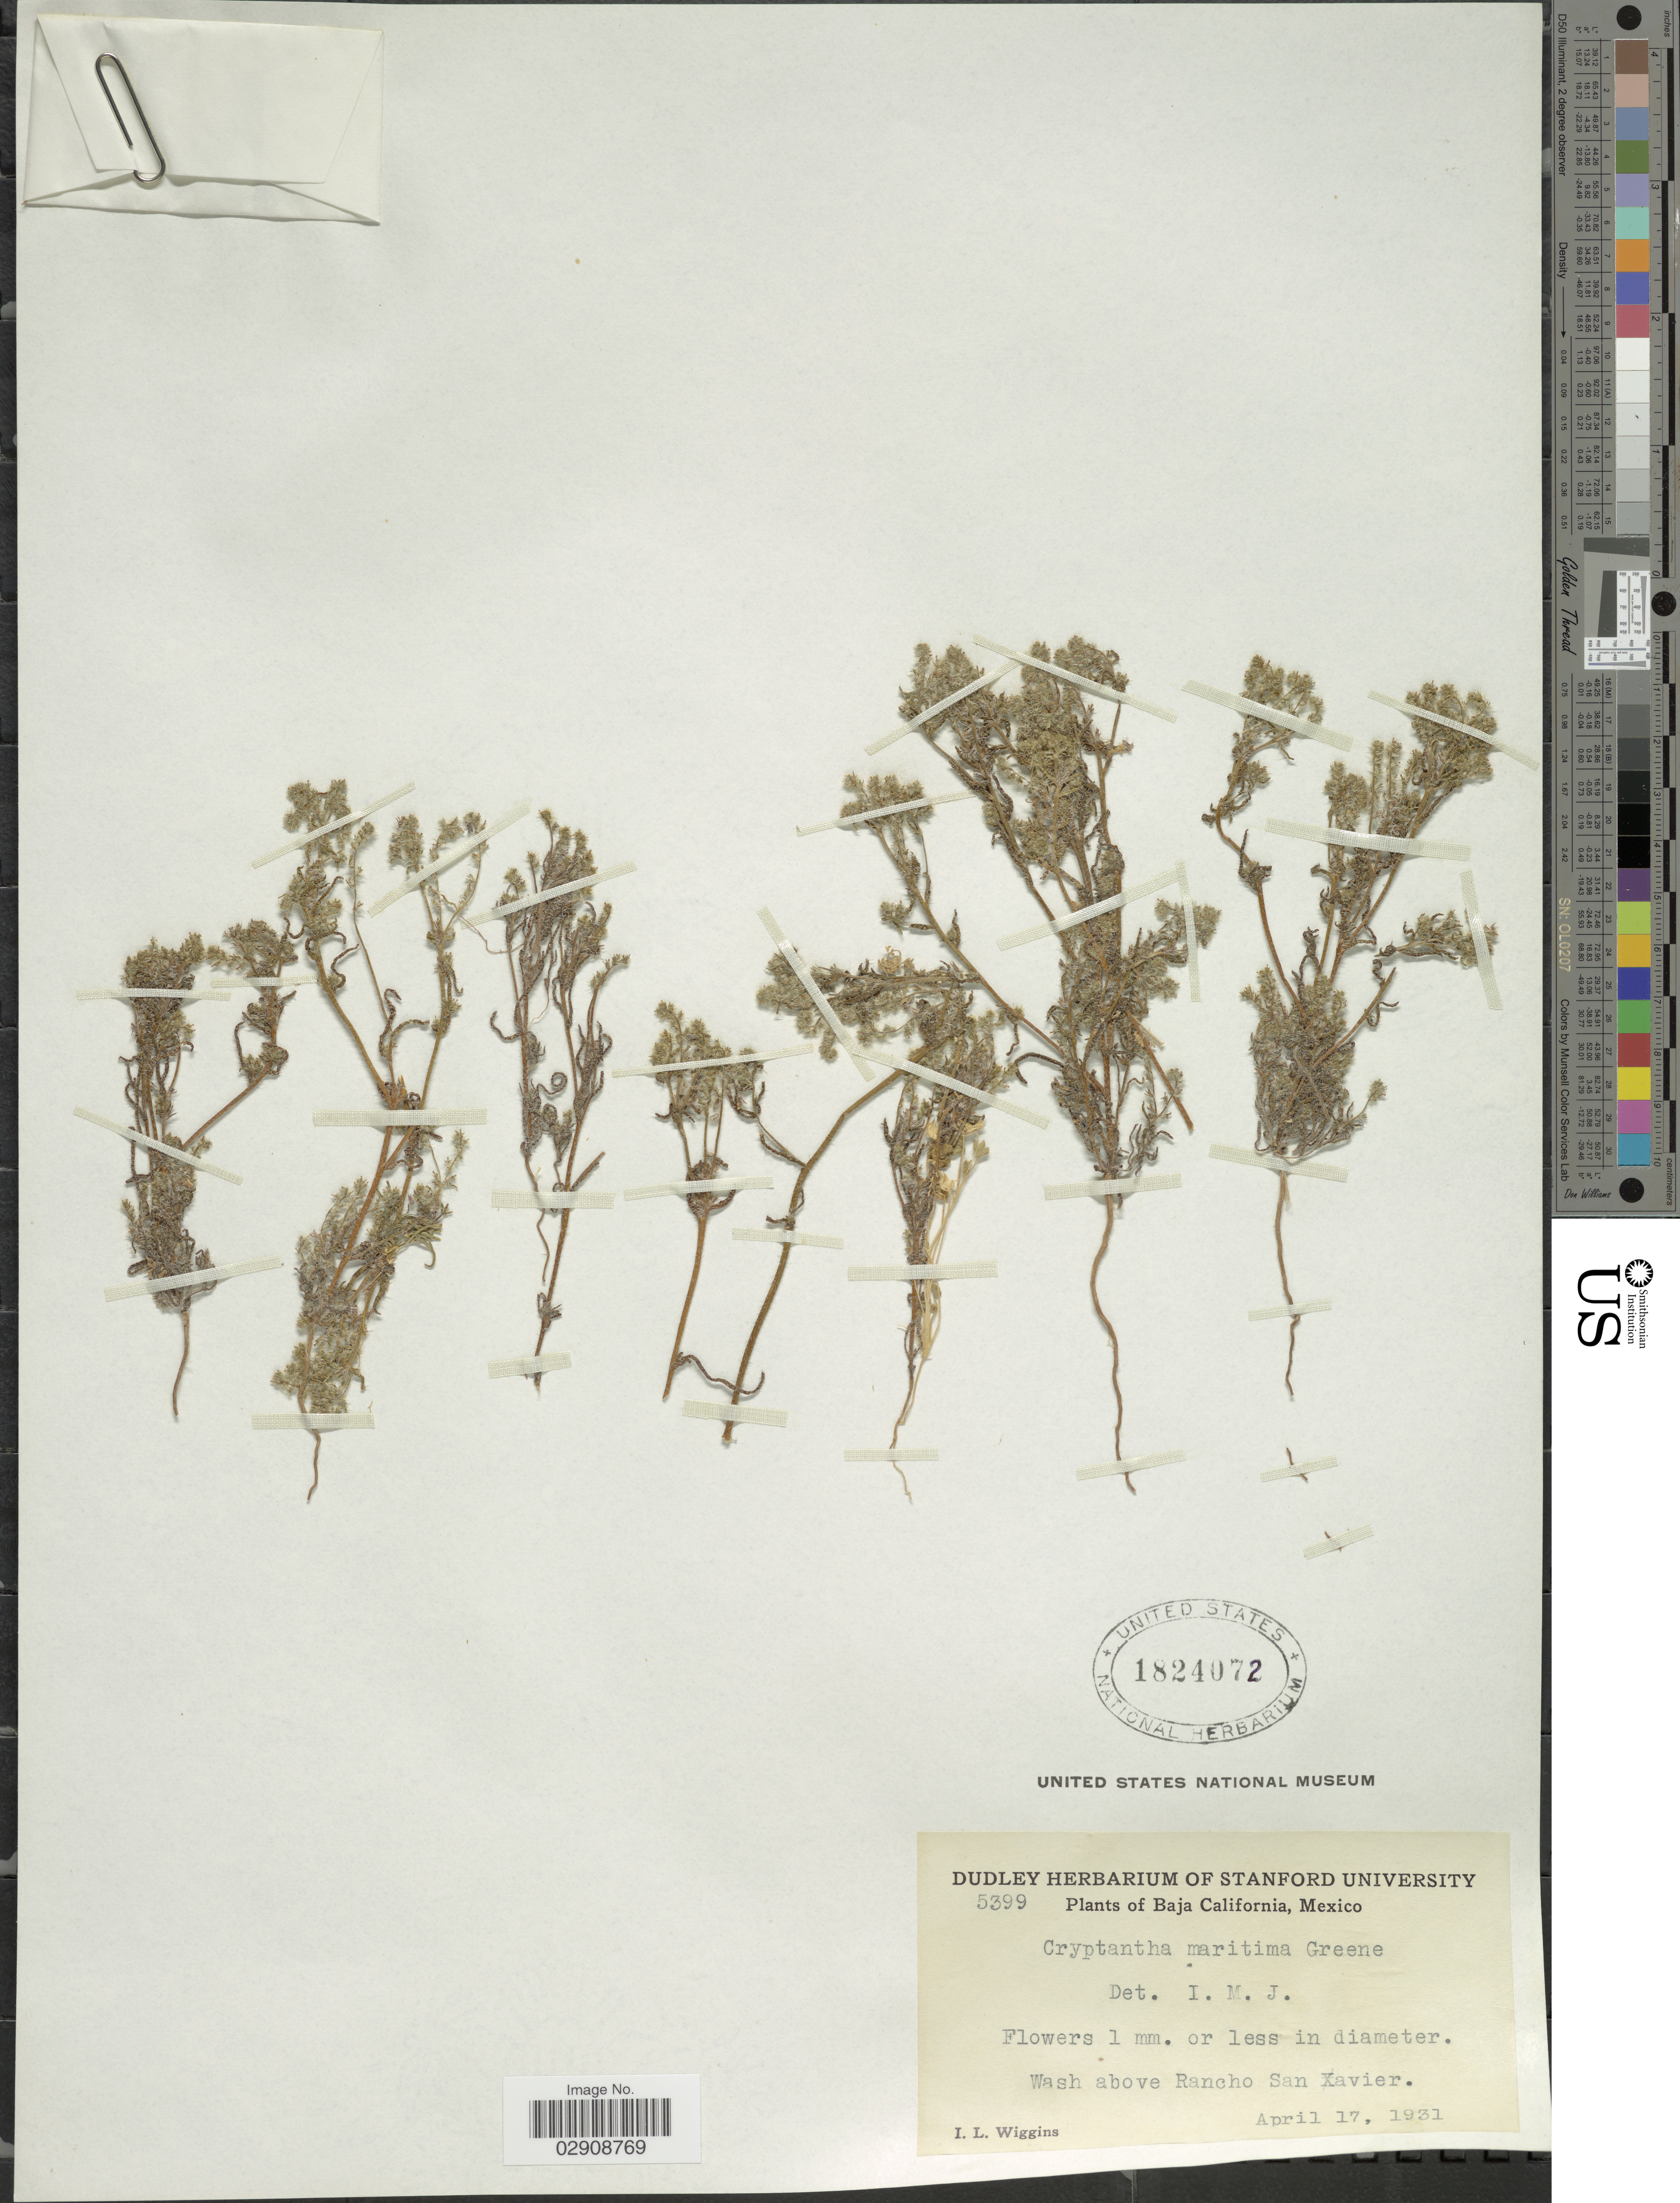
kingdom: Plantae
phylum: Tracheophyta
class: Magnoliopsida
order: Boraginales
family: Boraginaceae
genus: Cryptantha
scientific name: Cryptantha maritima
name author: (Greene) Greene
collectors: I. L. Wiggins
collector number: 5399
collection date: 1931-04-17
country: Mexico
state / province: Baja California Norte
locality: Wash above Rancho San Xavier.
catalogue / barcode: US 1824072